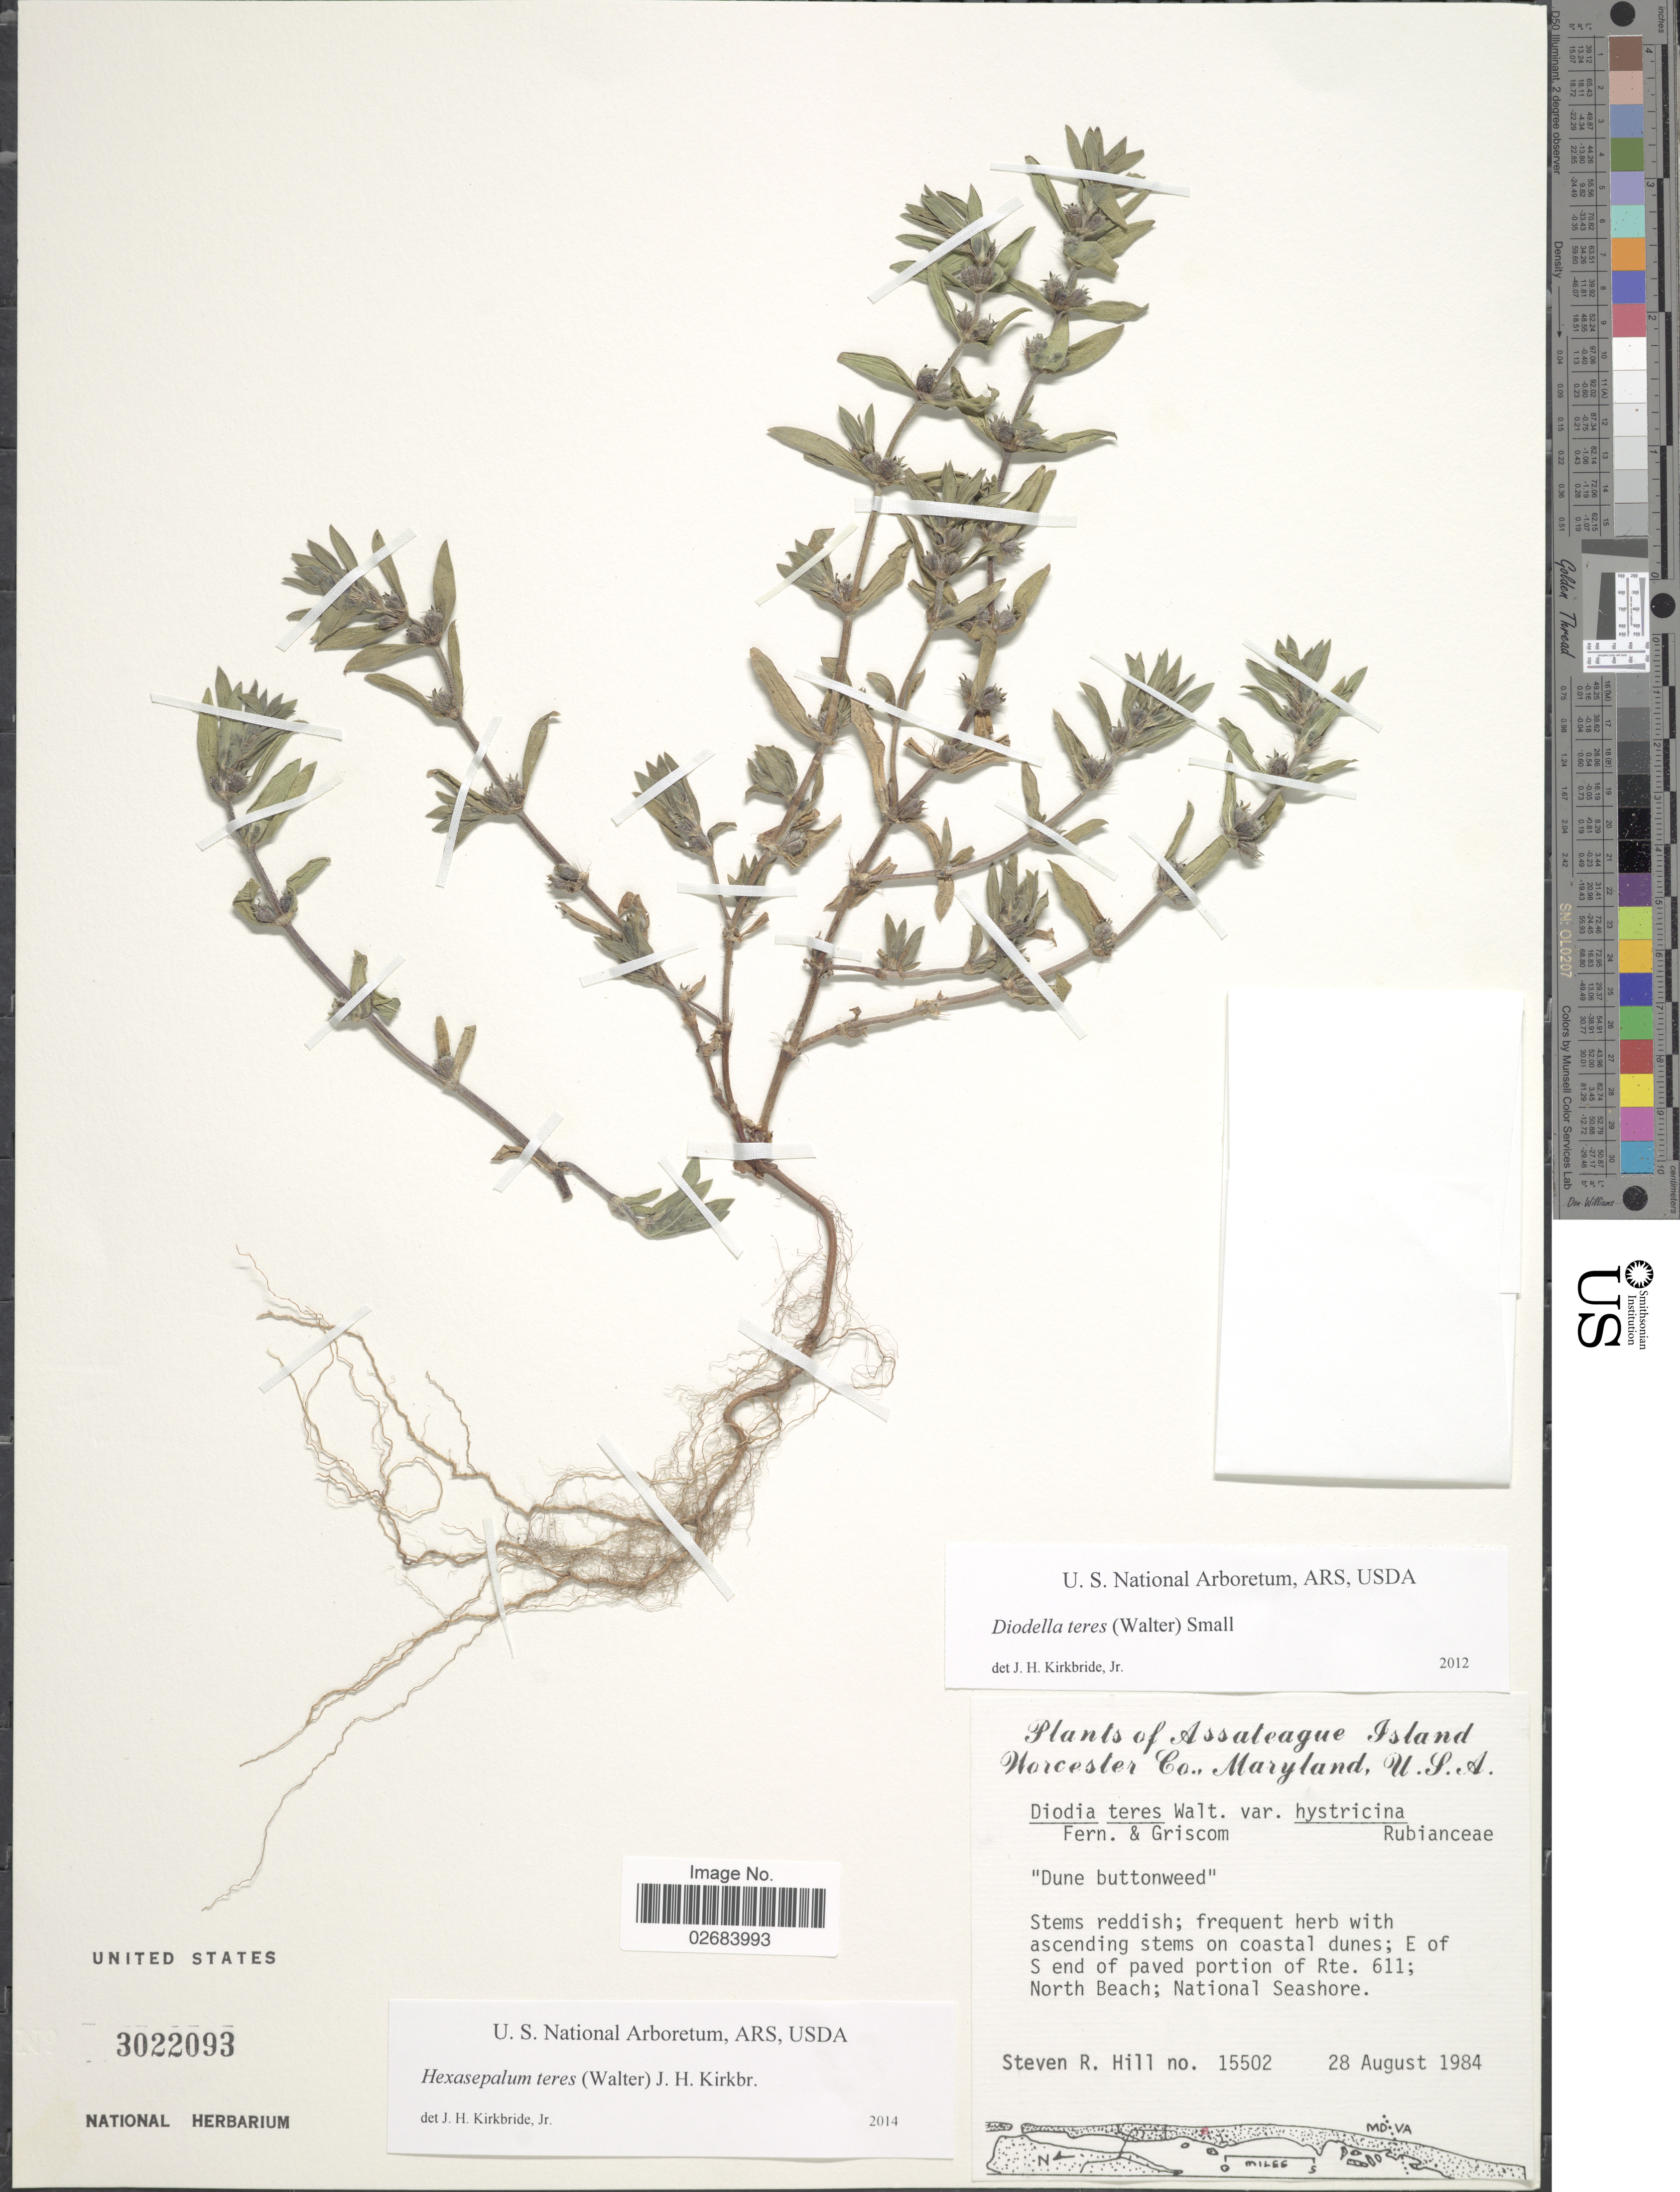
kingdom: Plantae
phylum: Tracheophyta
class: Magnoliopsida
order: Gentianales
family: Rubiaceae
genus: Diodia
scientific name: Diodia teres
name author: Walter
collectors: S. R. Hill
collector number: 15502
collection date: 1984-08-28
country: United States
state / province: Maryland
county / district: Worcester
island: Assateague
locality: On coastal dunes; E of S end of paved portion of Rte. 611; North Beach, Assateague Island National Seashore.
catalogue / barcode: US 3022093